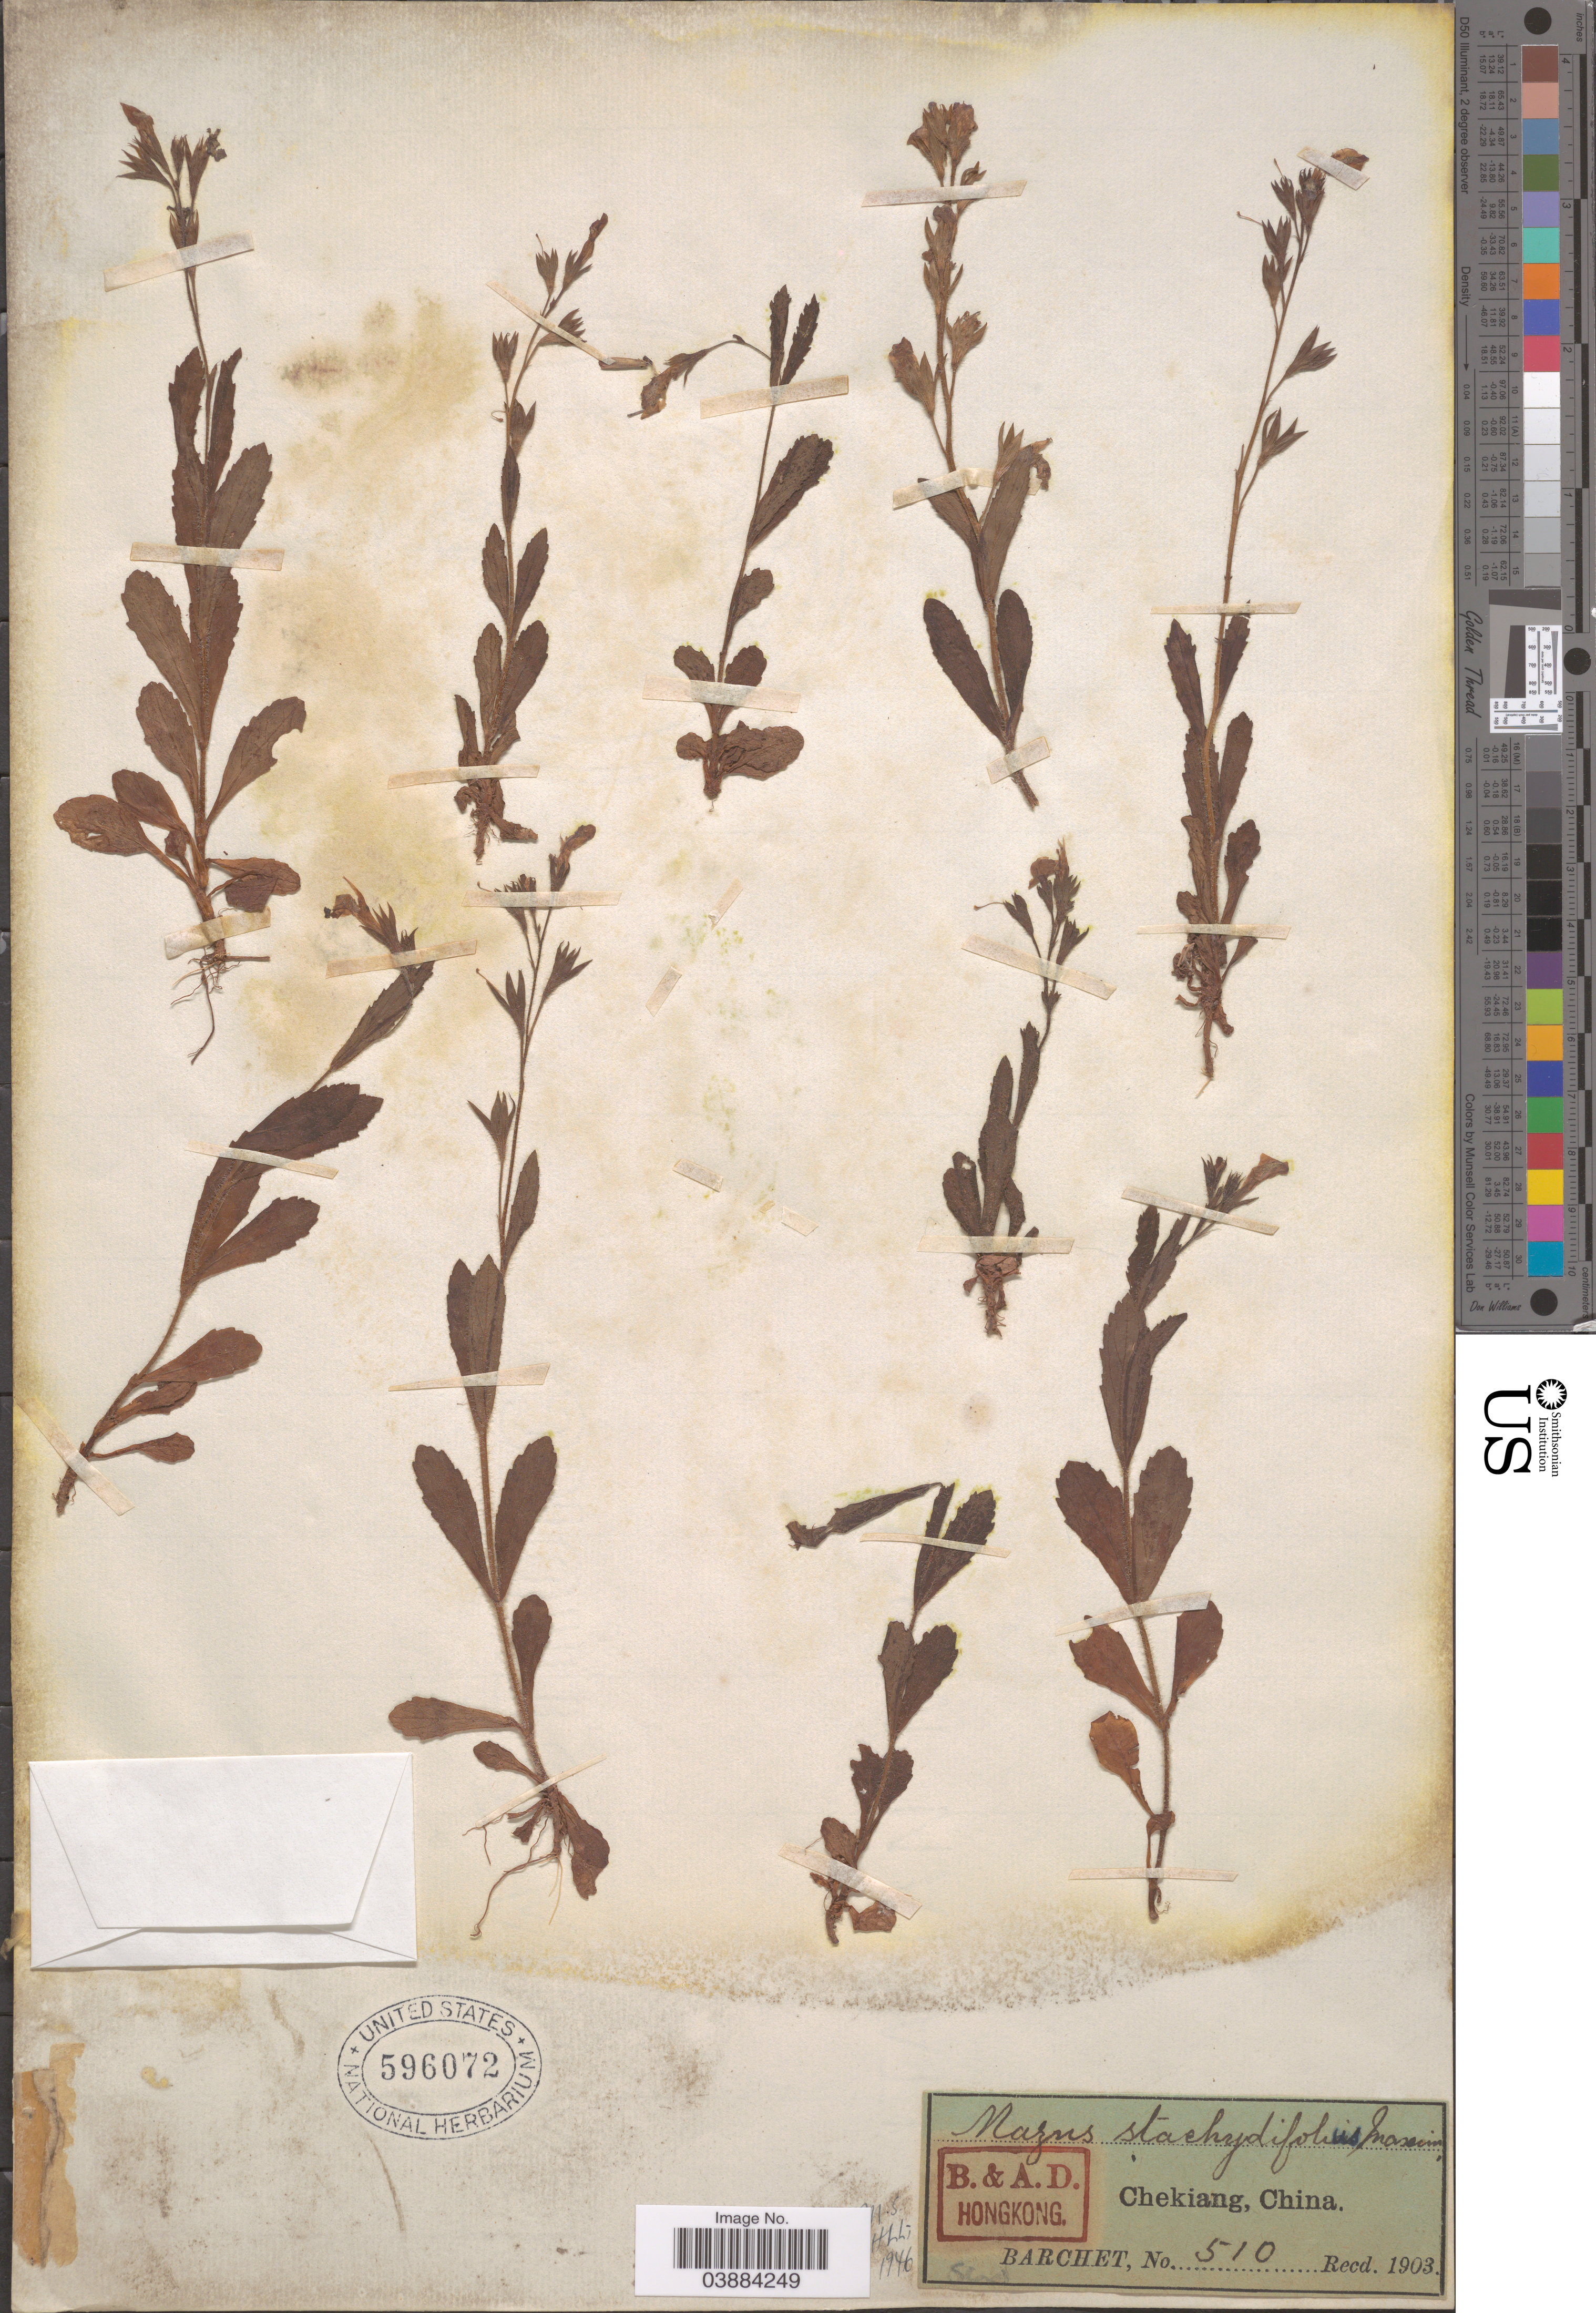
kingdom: Plantae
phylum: Tracheophyta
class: Magnoliopsida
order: Lamiales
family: Mazaceae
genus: Mazus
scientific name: Mazus stachydifolius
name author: (Turcz.) Maxim.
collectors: Barchet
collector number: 510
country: China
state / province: Zhejiang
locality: Chekiang.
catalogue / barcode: US 596072